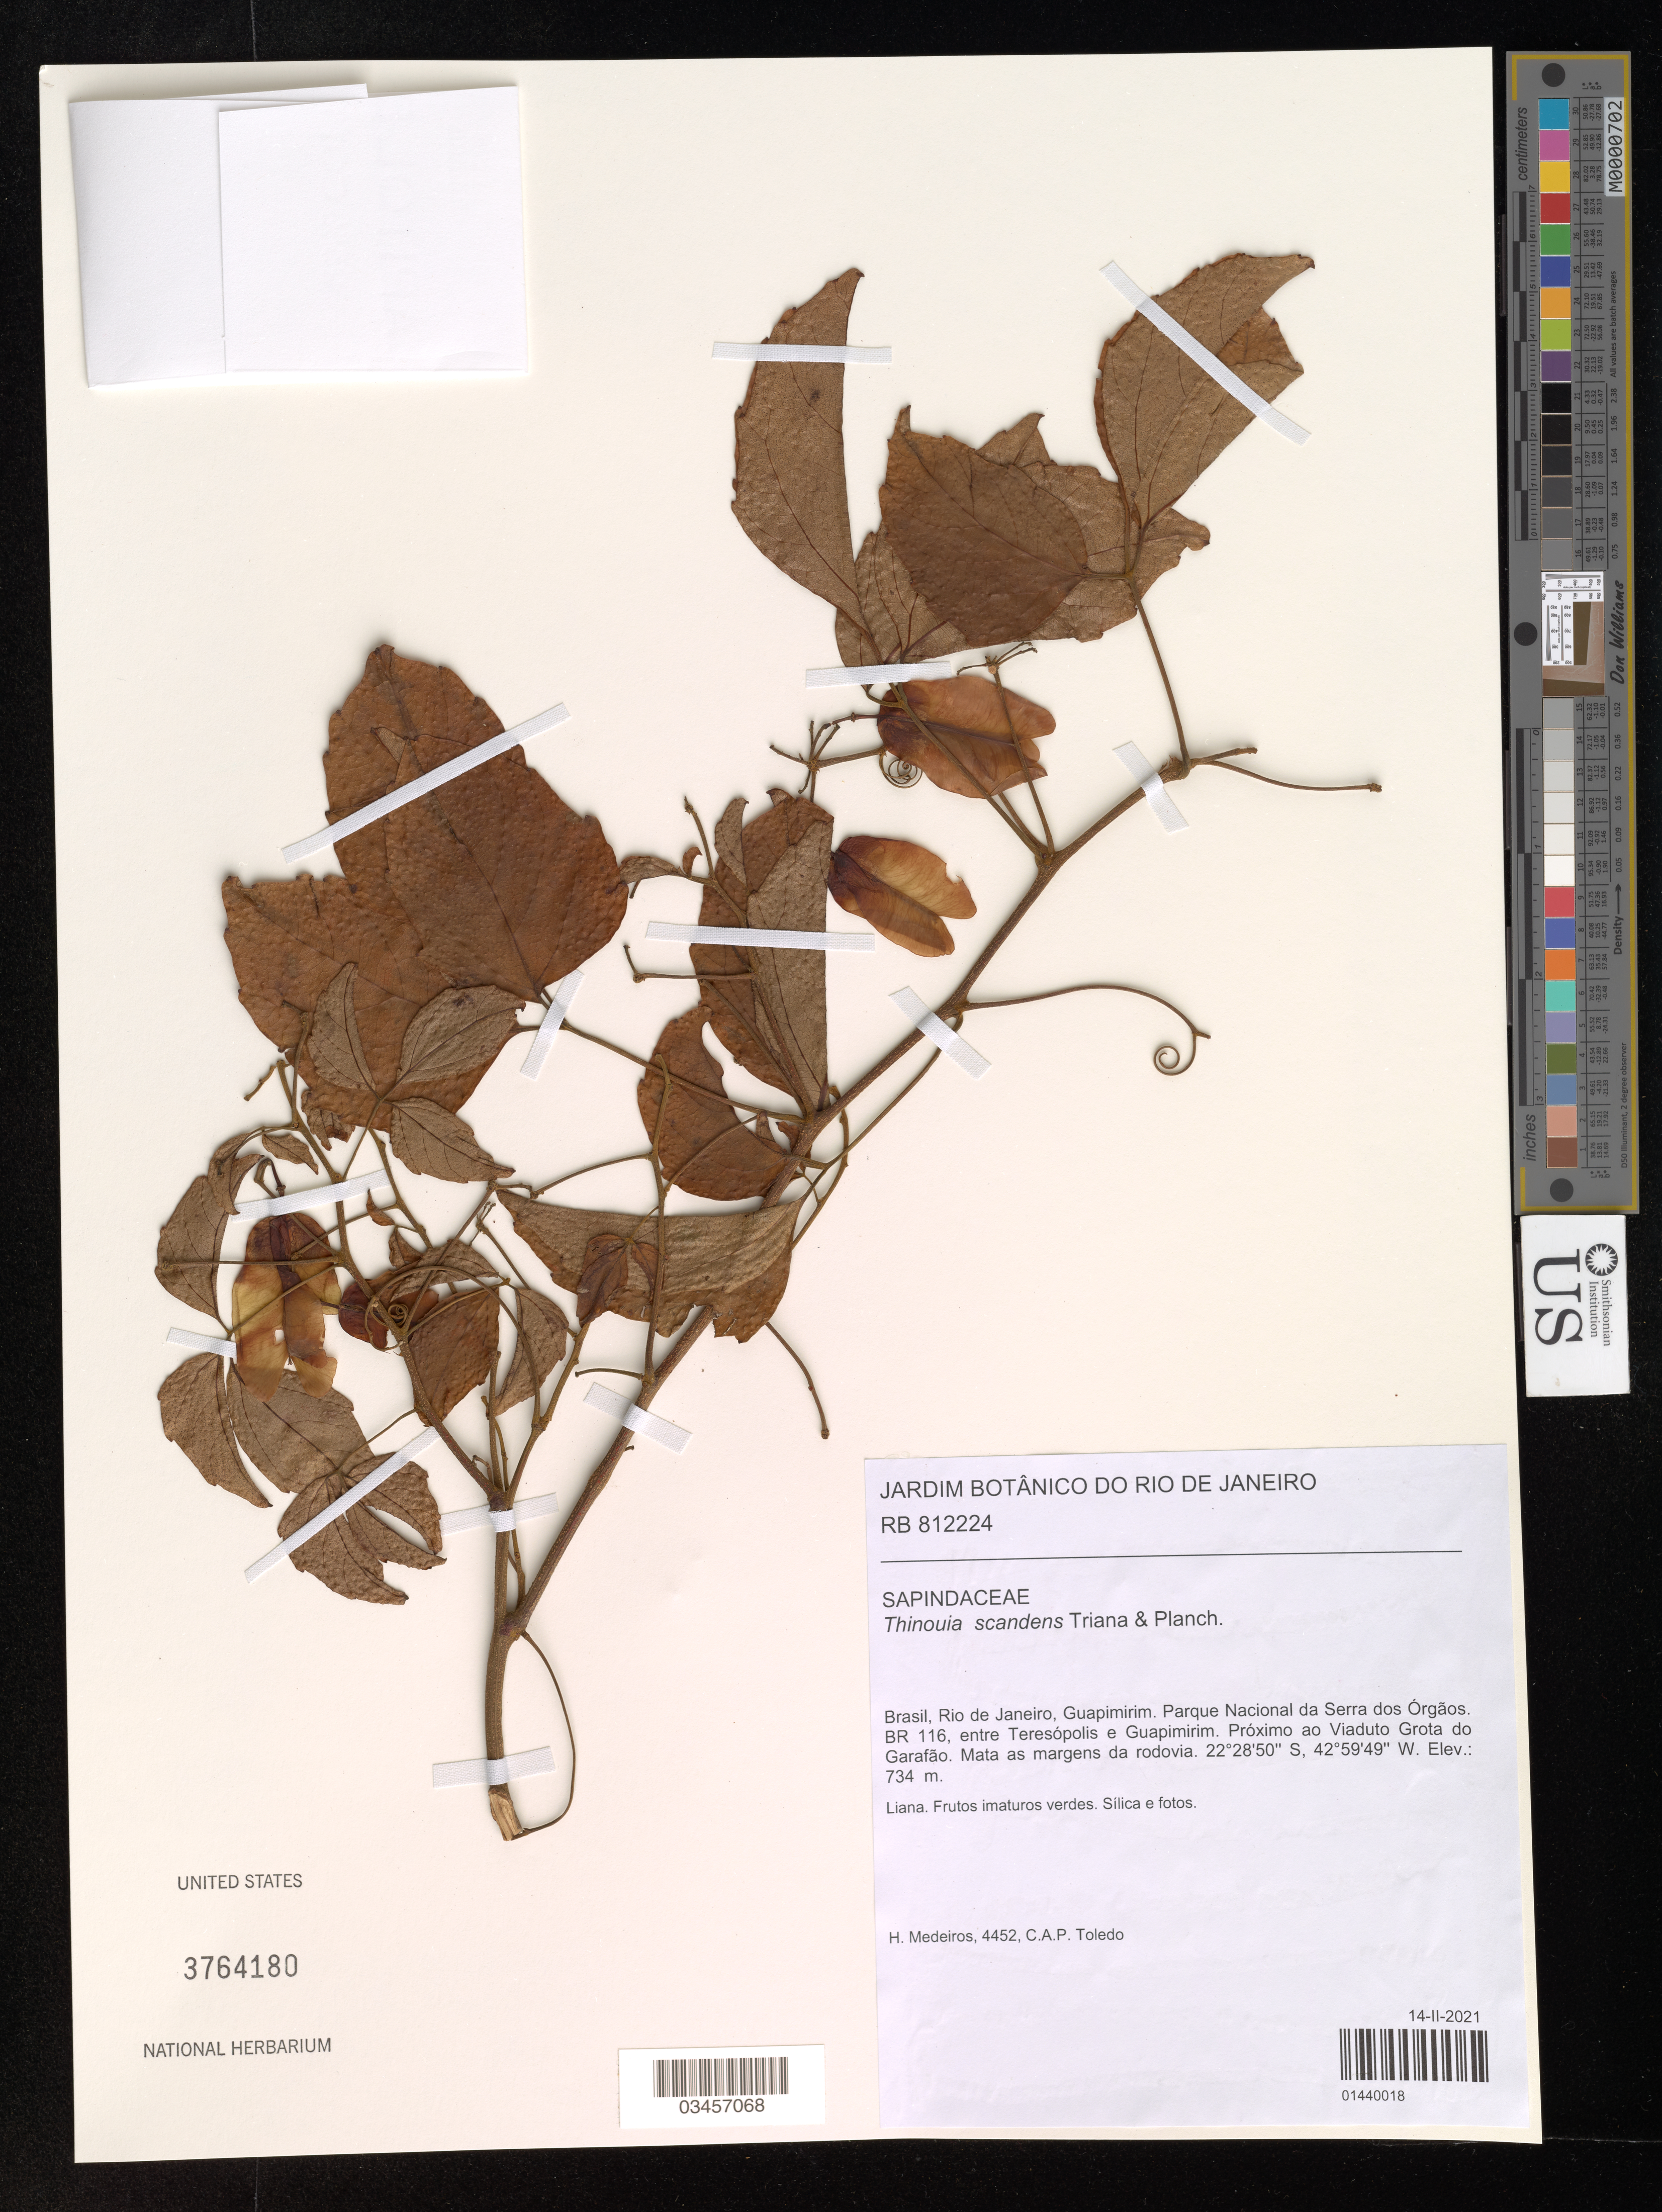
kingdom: Plantae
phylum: Tracheophyta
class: Magnoliopsida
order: Sapindales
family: Sapindaceae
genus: Thinouia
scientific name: Thinouia scandens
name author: (Cambess.) Triana & Planch.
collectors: H. Medeiros & C. A. Toledo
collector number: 4452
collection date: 2021-02-14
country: Brazil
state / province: Rio de Janeiro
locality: Guapimirim. Parque Nacional da Serra dos Órgâos. BR 116. entre Teresópolis e Guapimirim. Próximo ao Viaduto Grota do Garafão.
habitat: Mata as margens do rodovia.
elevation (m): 734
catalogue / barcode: US 3764180